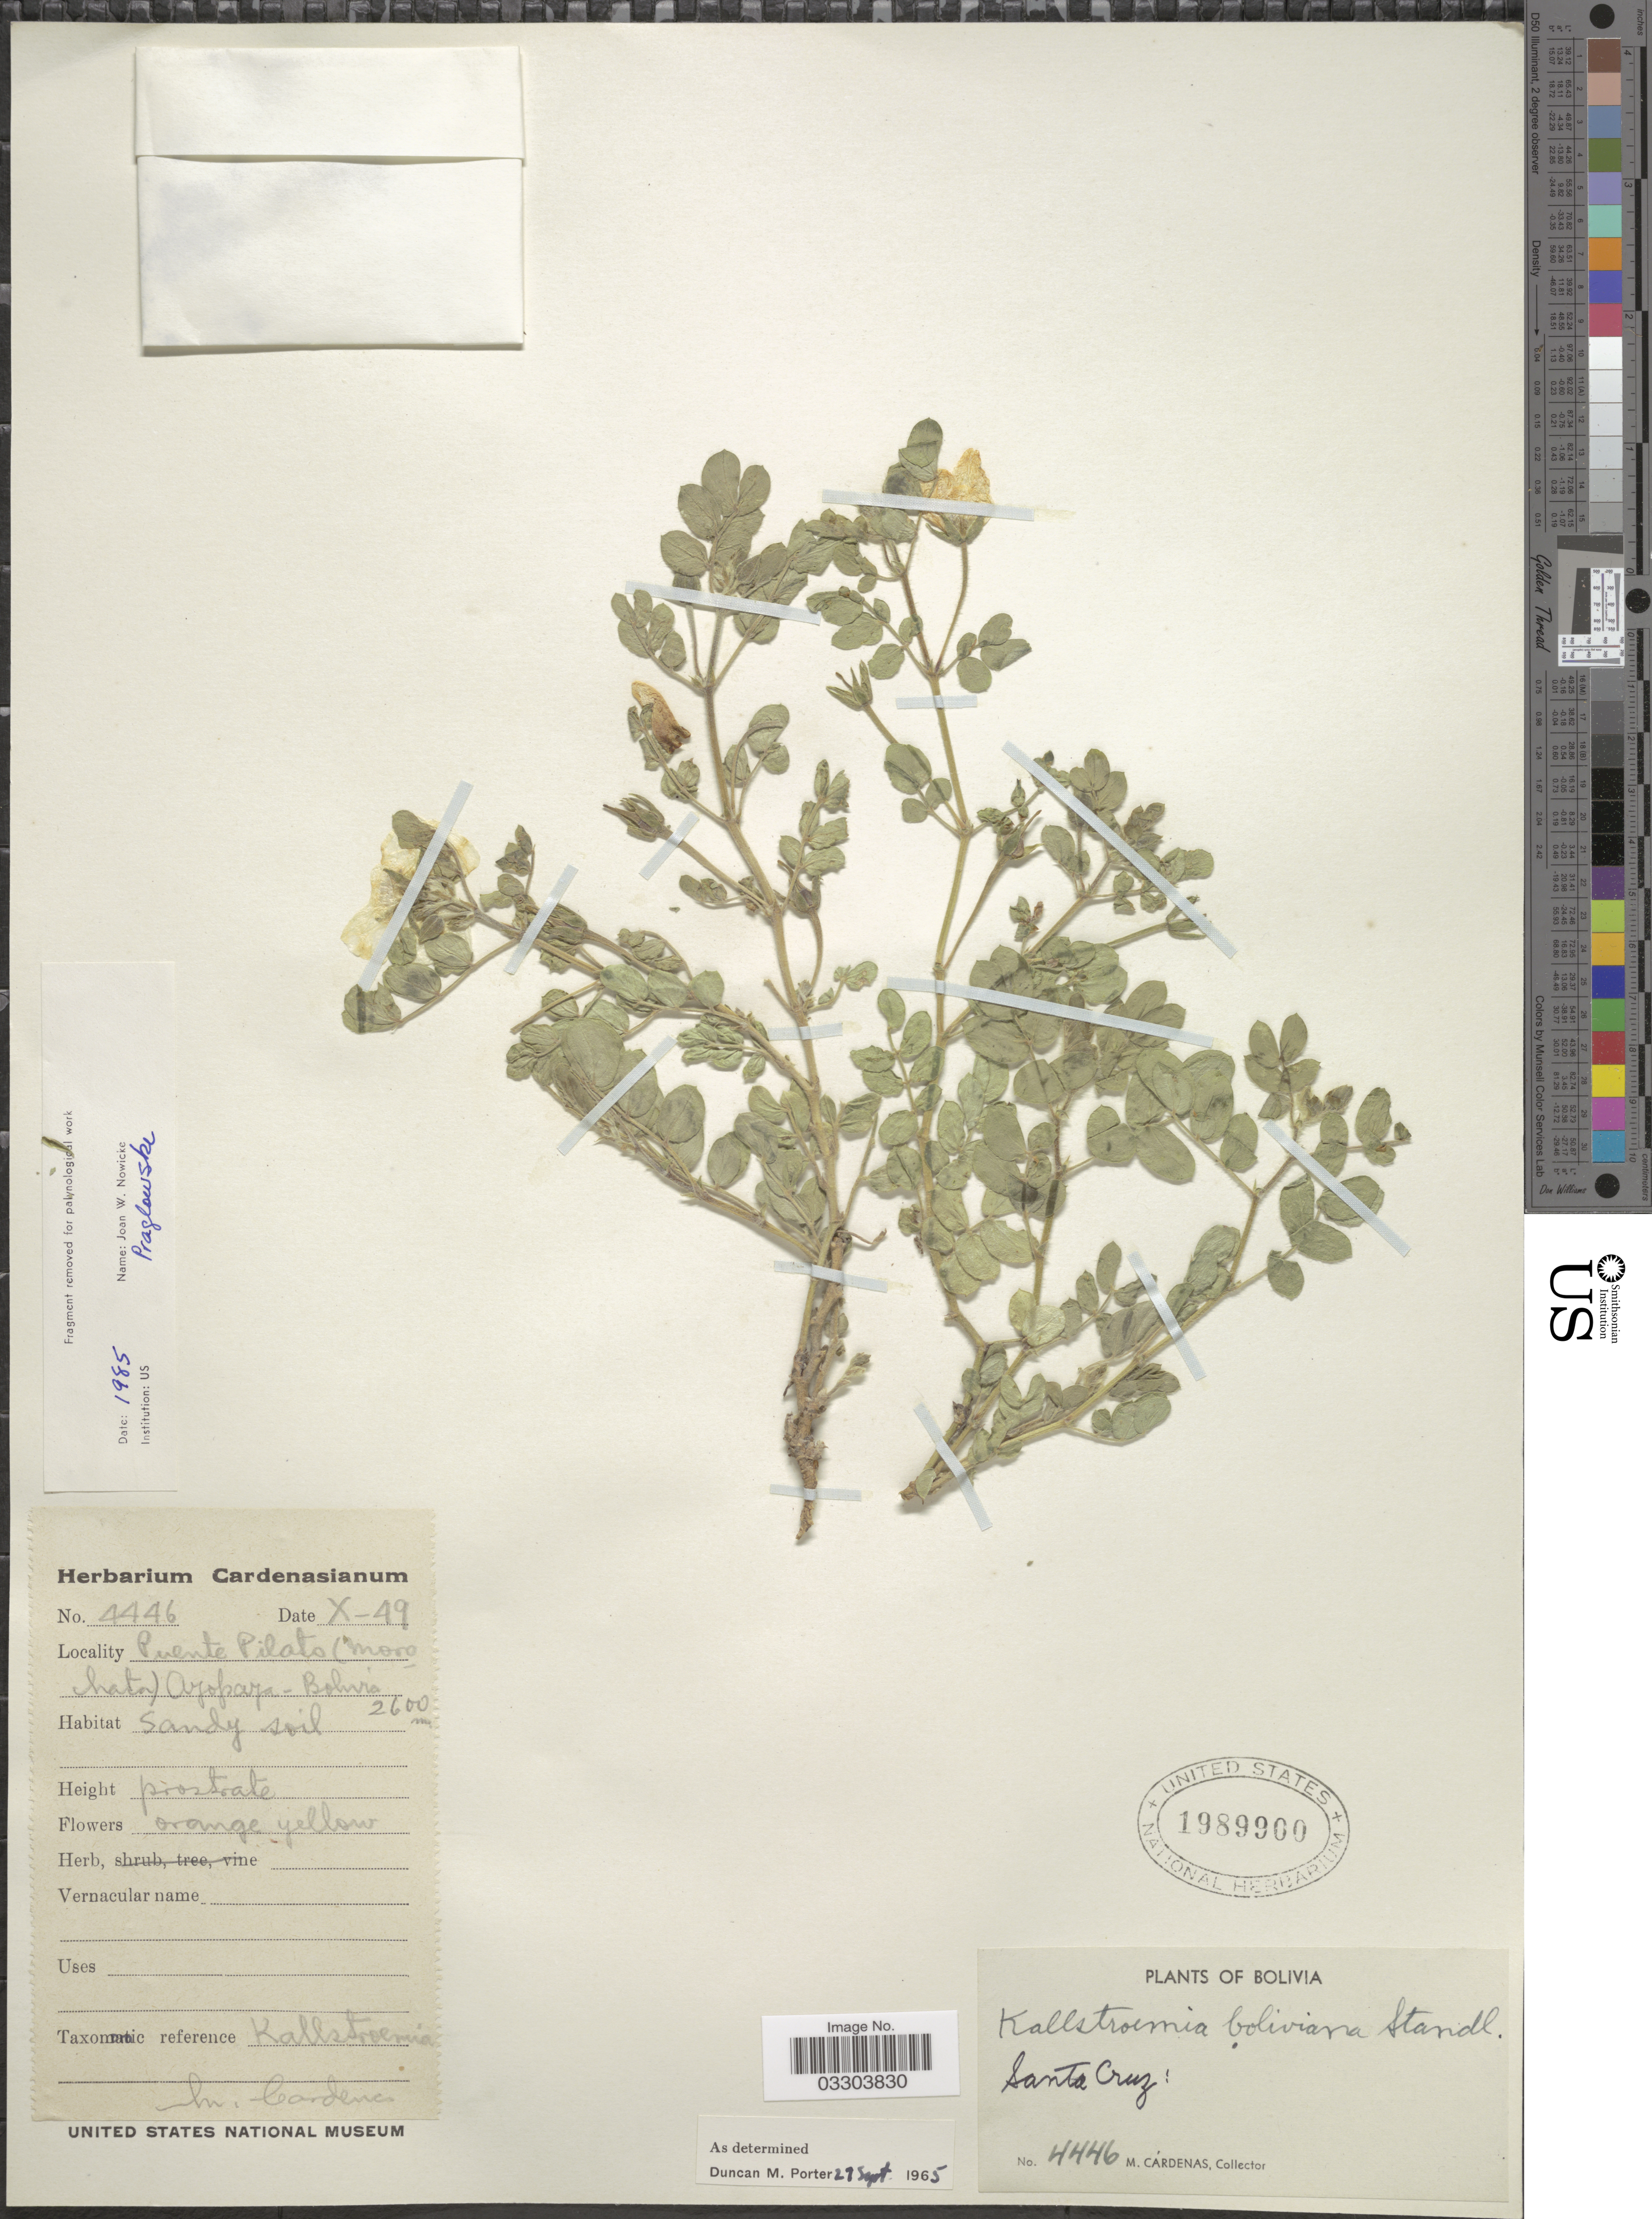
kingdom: Plantae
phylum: Tracheophyta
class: Magnoliopsida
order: Zygophyllales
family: Zygophyllaceae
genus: Kallstroemia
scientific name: Kallstroemia boliviana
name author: Standl.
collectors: M. Cárdenas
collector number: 4446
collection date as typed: Transcribed d/m/y: /10/49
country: Bolivia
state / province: Santa Cruz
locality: Puente Pilato (Moronata) Ayopaya.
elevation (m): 2600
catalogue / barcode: US 1989900